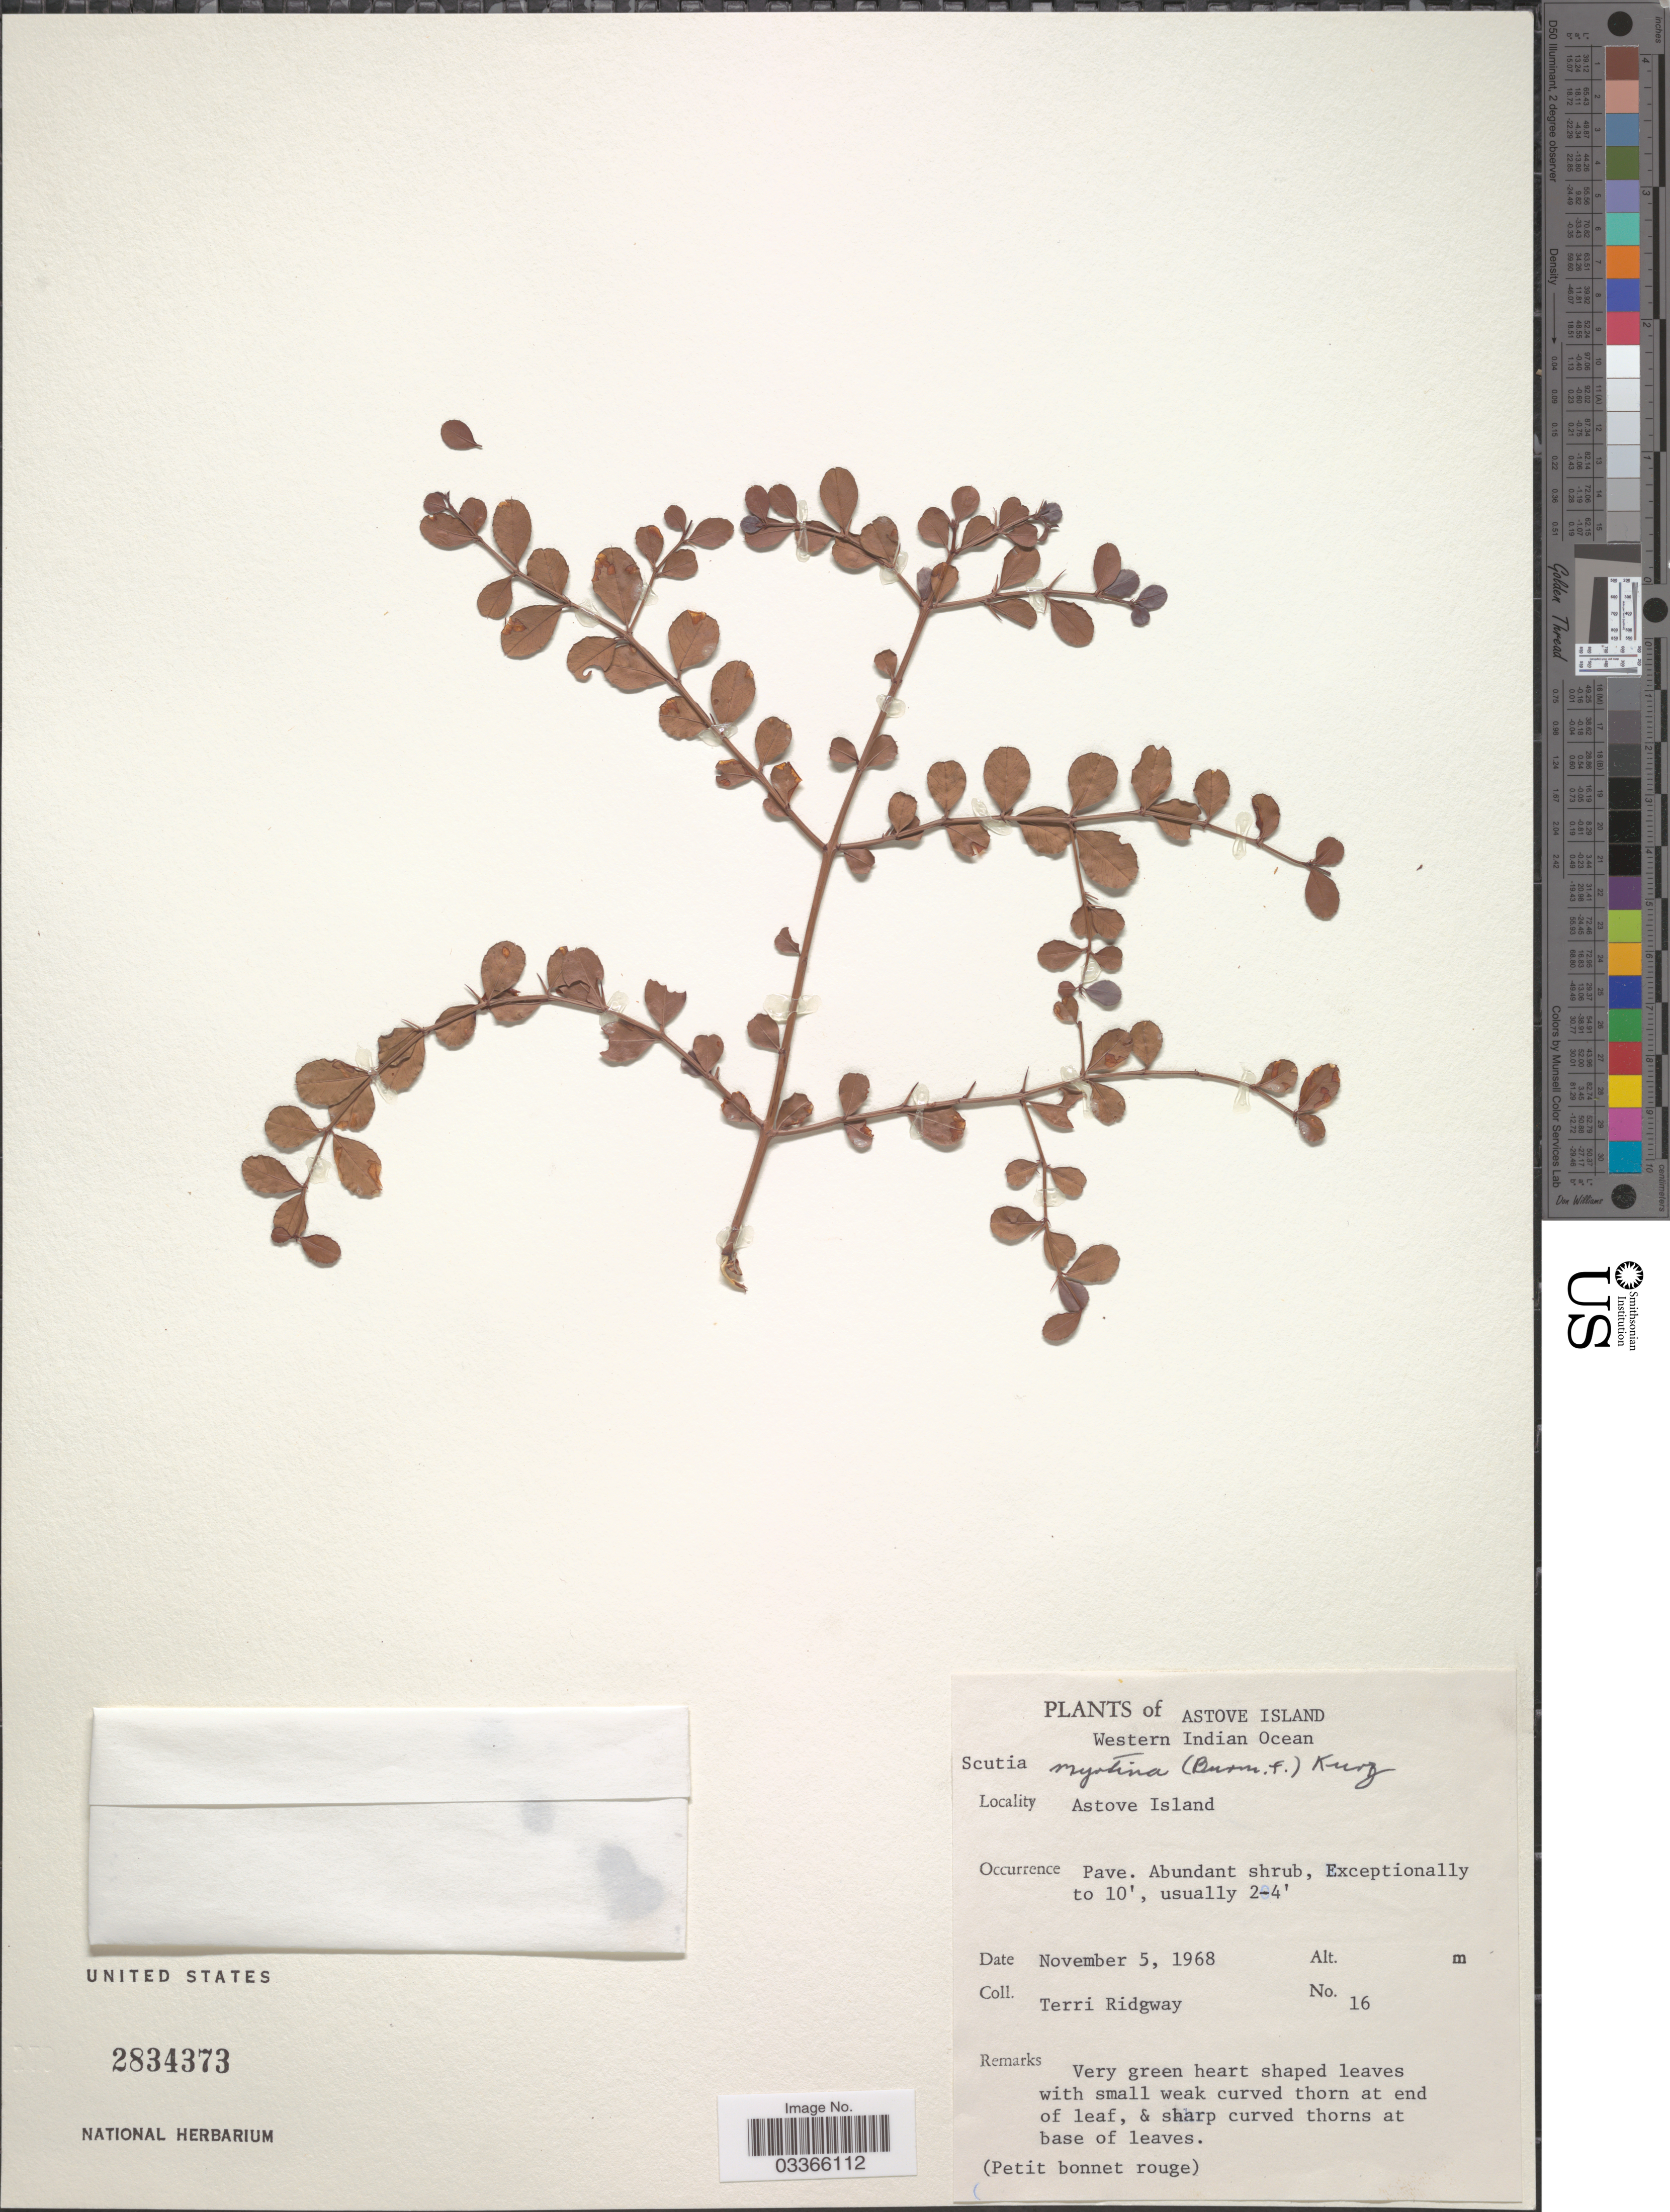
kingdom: Plantae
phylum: Tracheophyta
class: Magnoliopsida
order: Rosales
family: Rhamnaceae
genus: Scutia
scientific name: Scutia myrtina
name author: (Burm. f.) Kurz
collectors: T. Ridgway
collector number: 16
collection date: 1968-11-05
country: Seychelles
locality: Astove Island, Western Indian Ocean, Astove Island.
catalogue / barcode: US 2834373